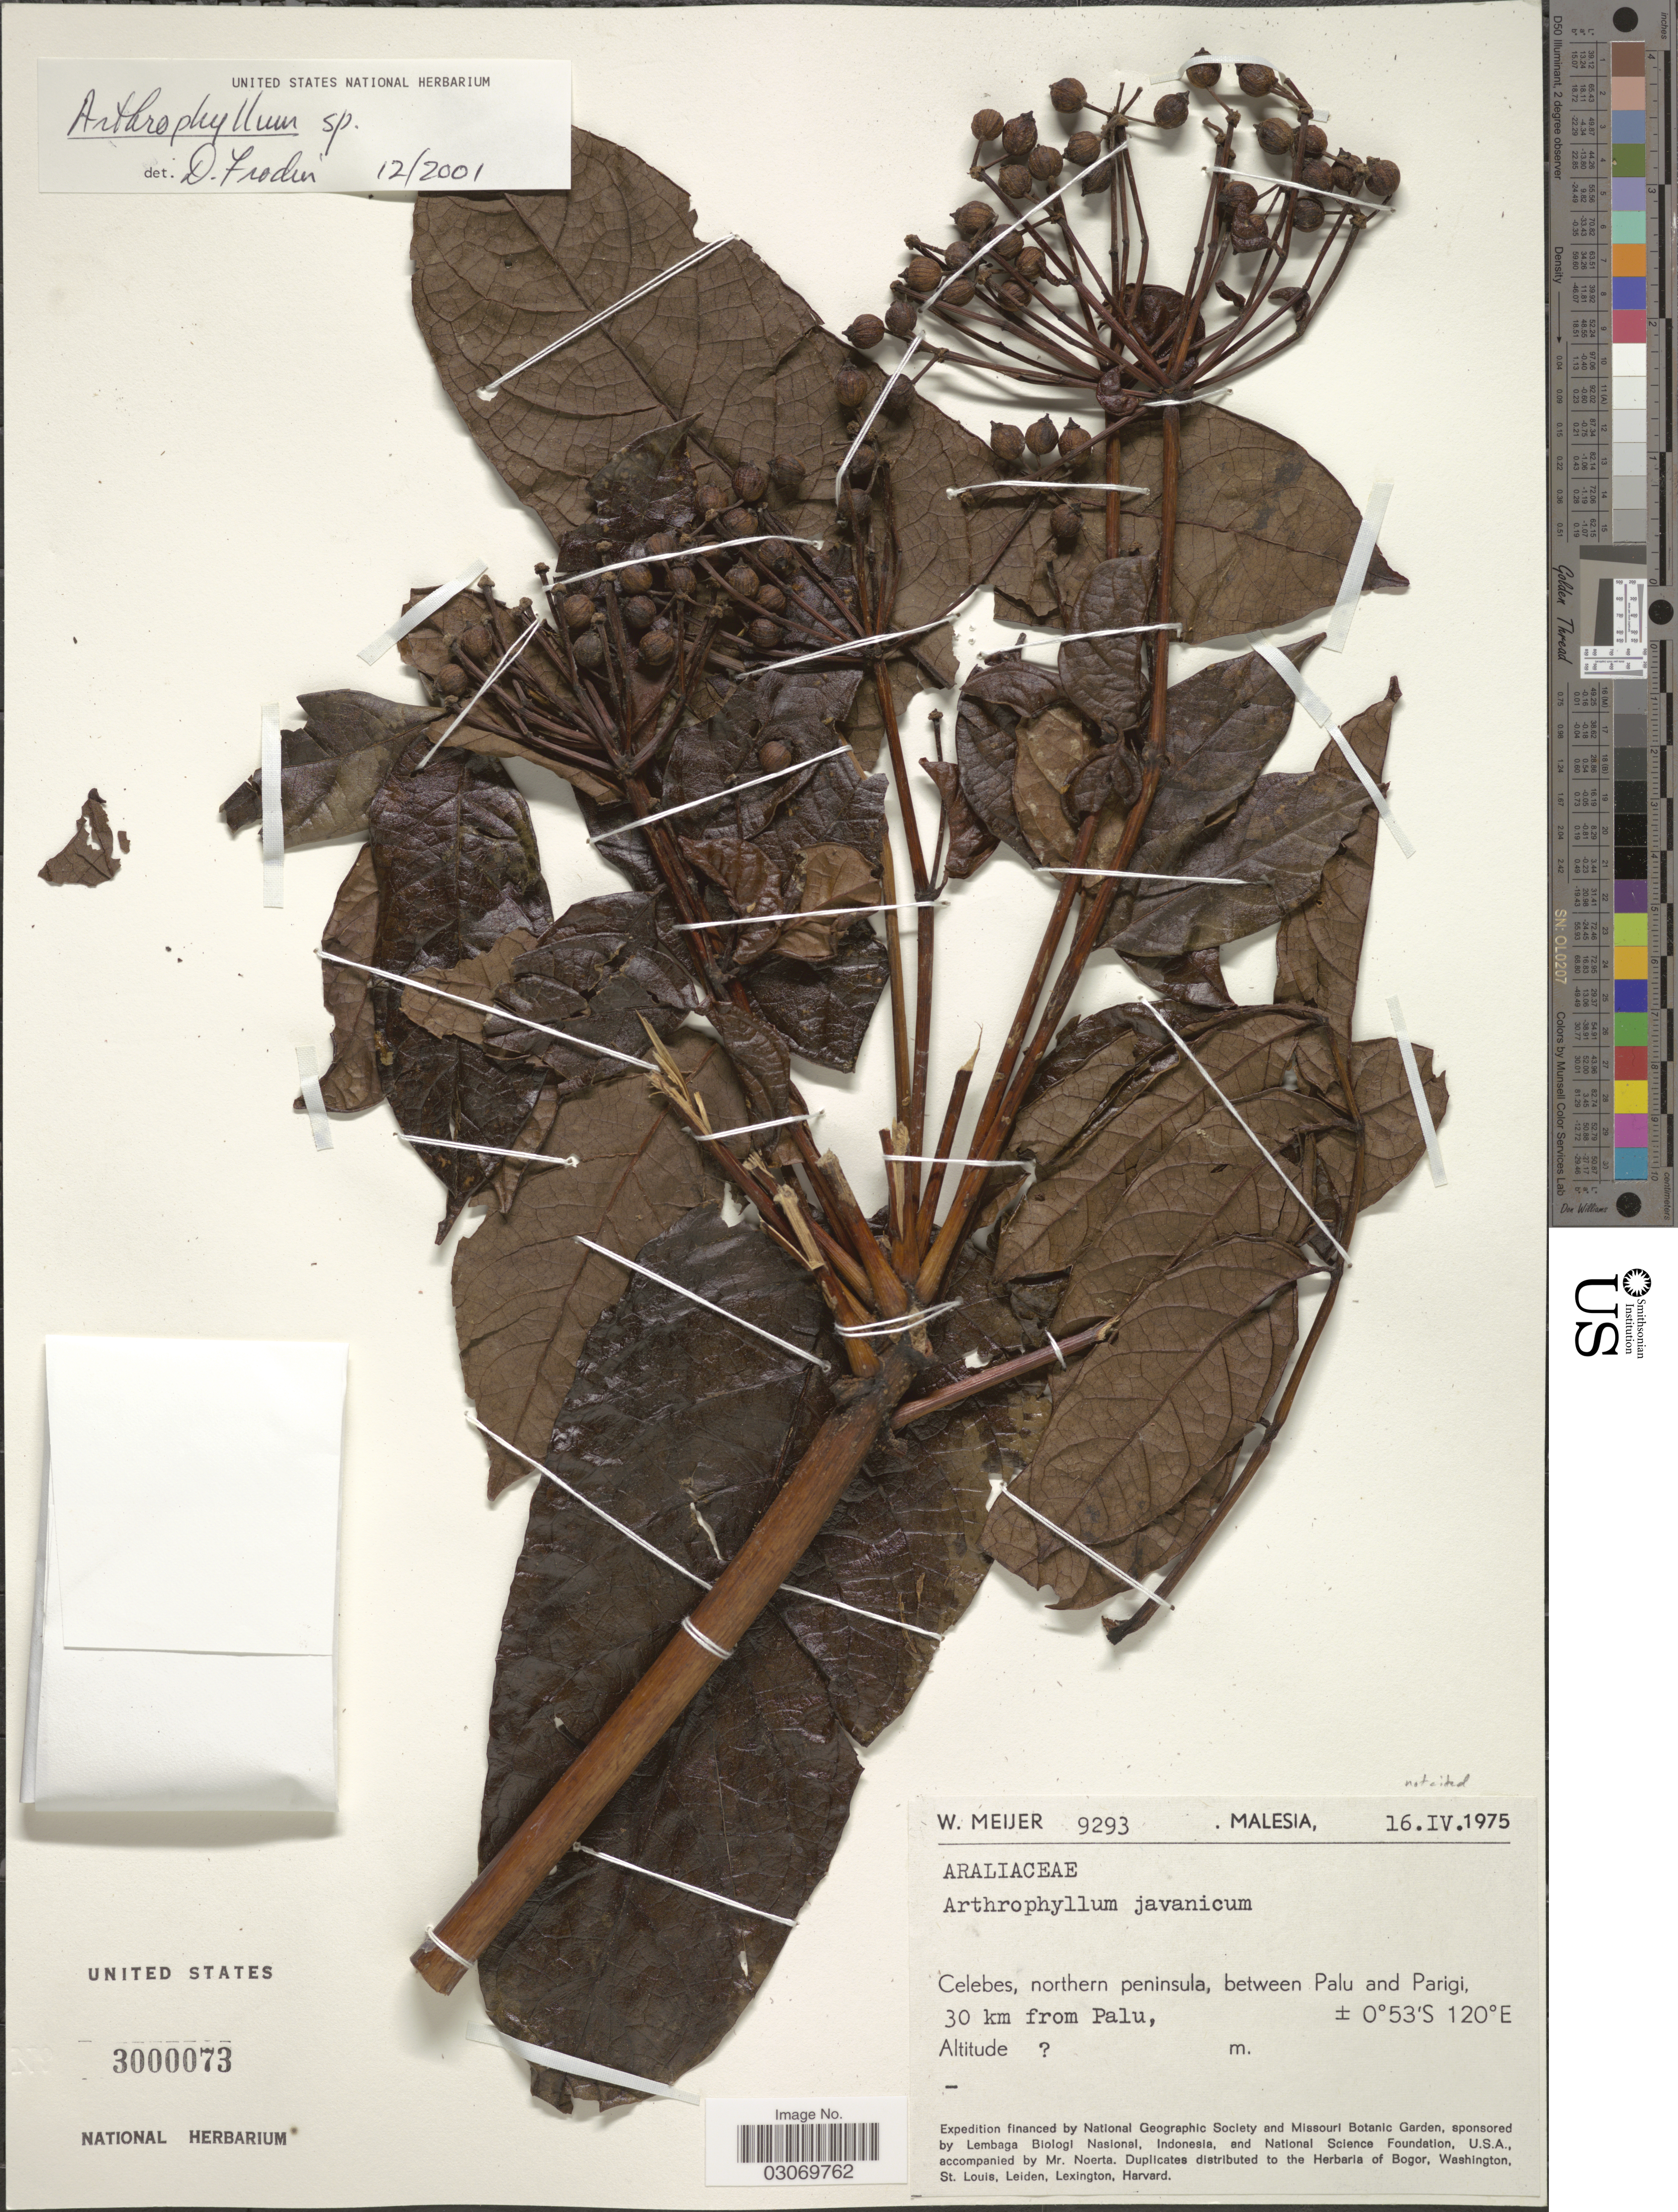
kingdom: Plantae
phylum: Tracheophyta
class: Magnoliopsida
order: Apiales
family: Araliaceae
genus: Arthrophyllum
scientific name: Arthrophyllum sp.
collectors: W. Meijer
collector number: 9293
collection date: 1975-04-16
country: Malaysia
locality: Malesia, Celebes, northern peninsula, between Palu and Parigi, 30 km from Palu.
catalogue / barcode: US 3000073